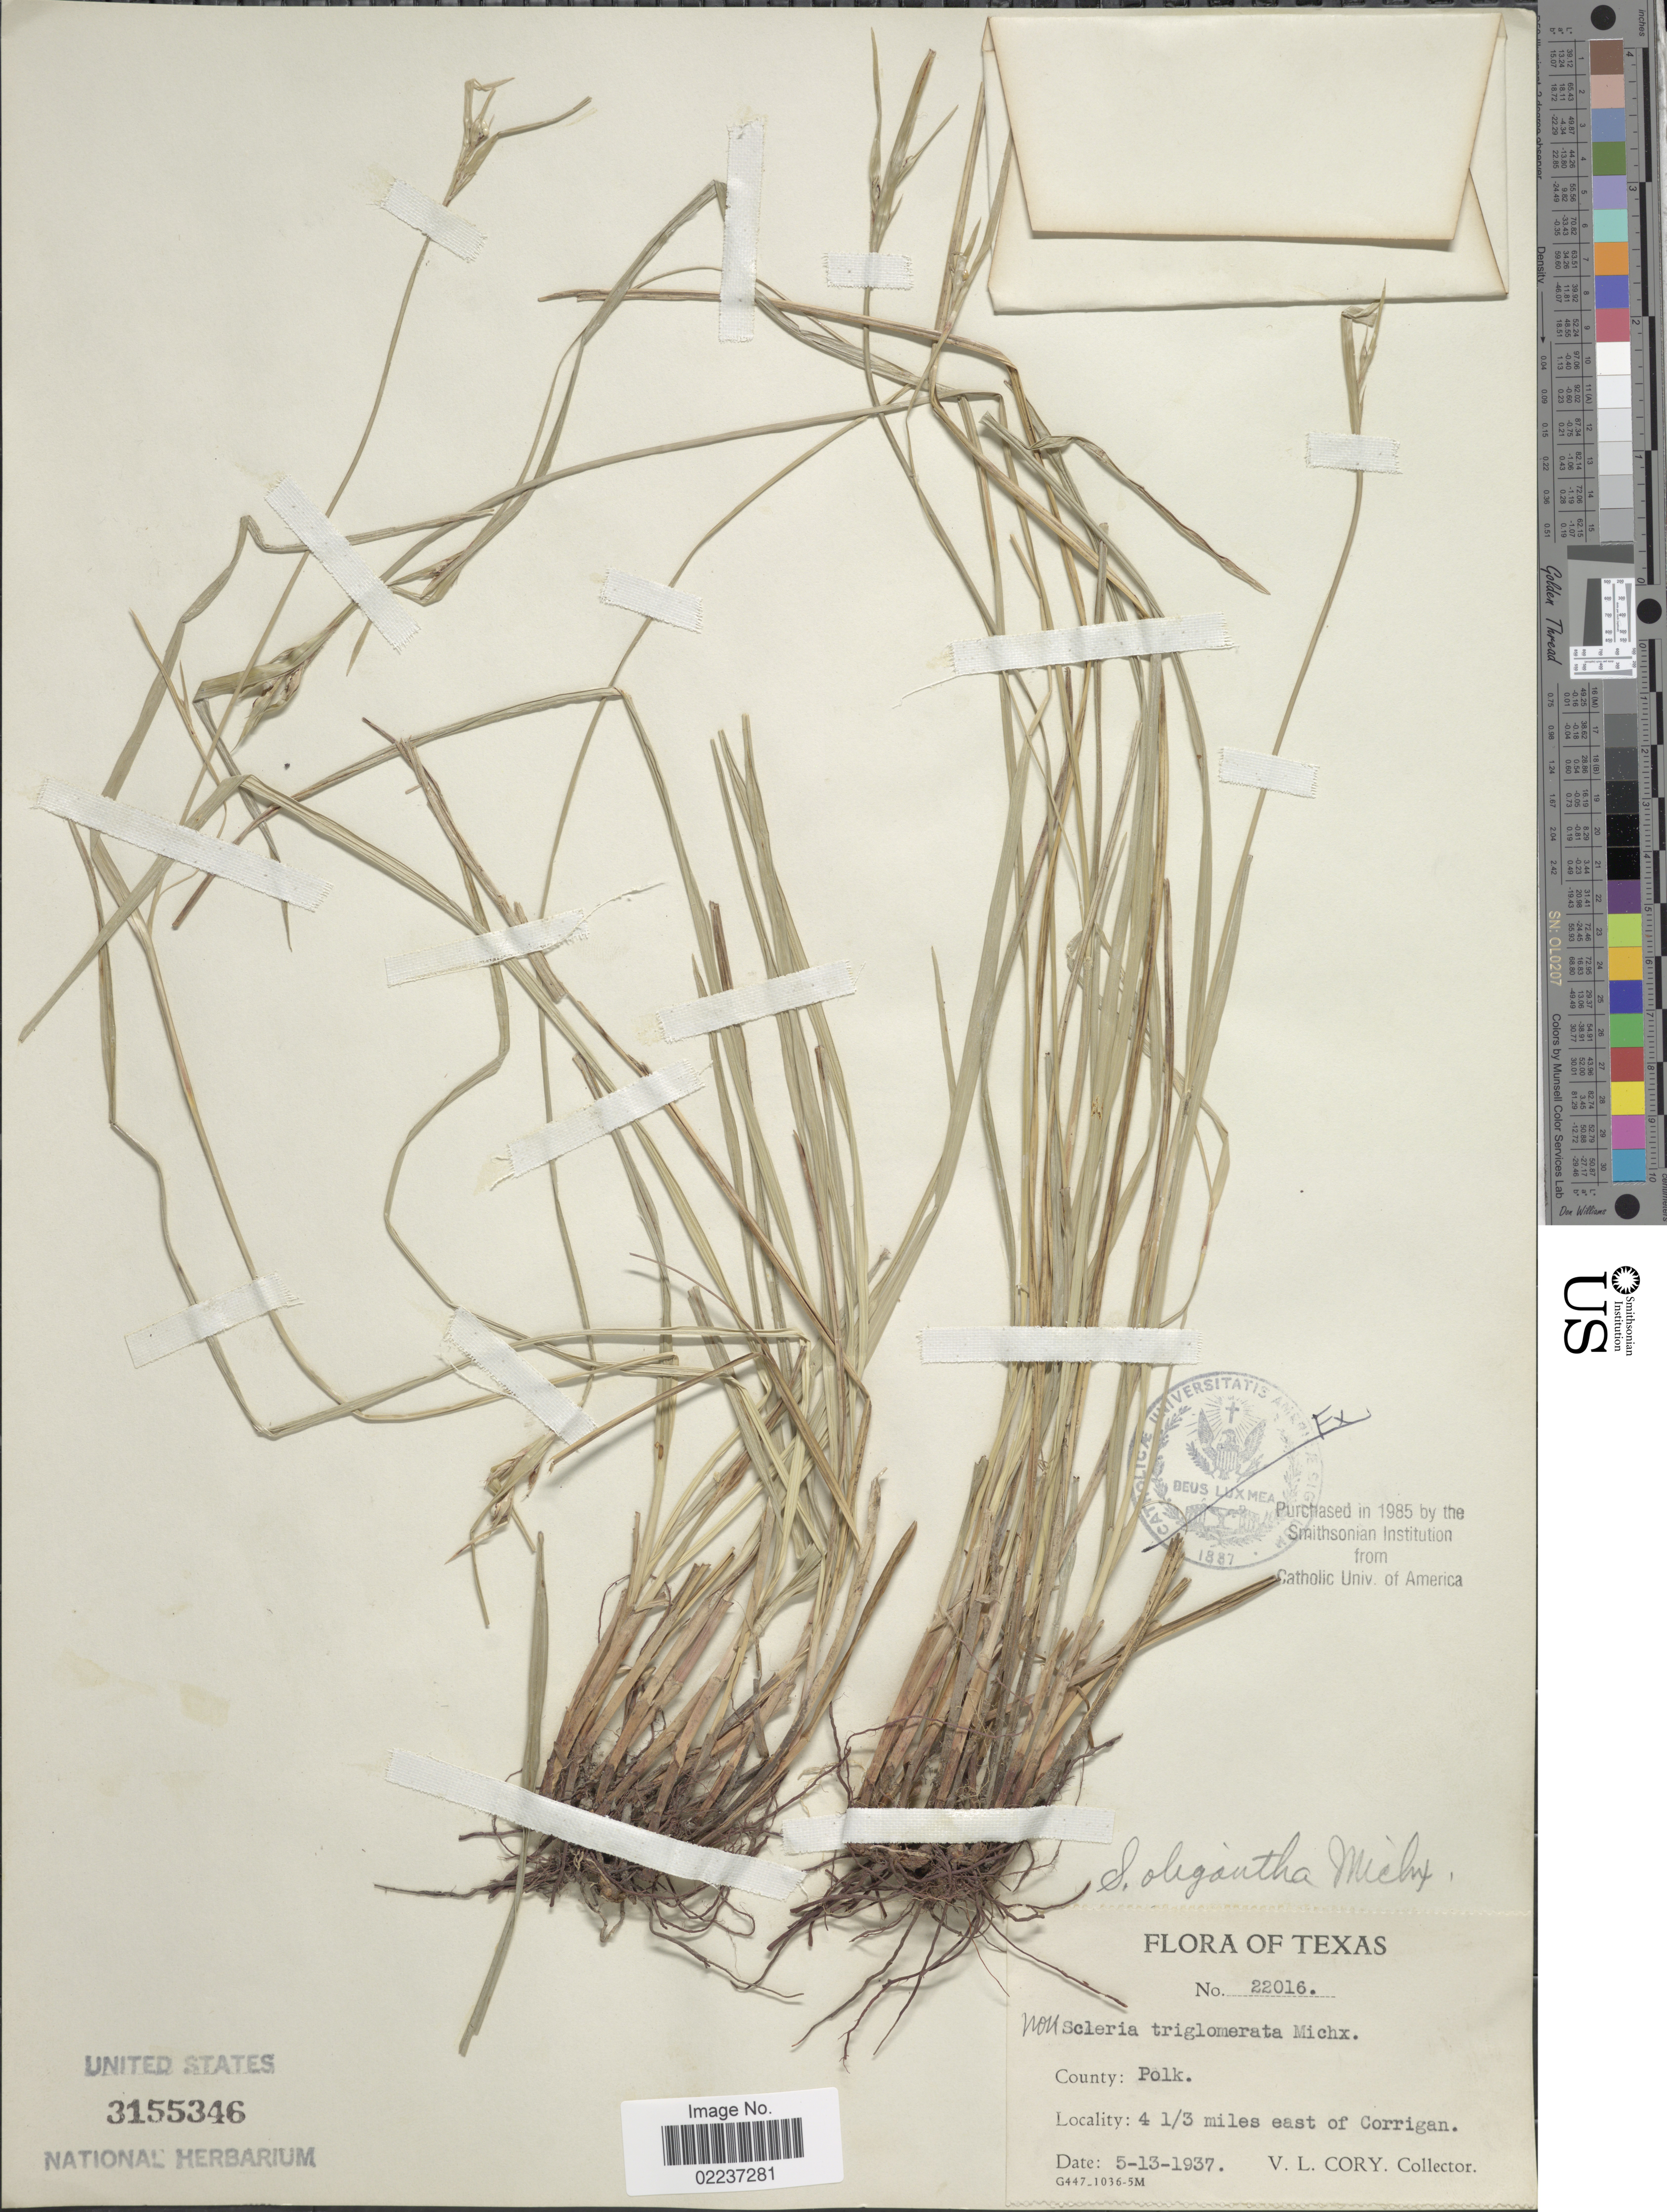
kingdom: Plantae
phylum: Tracheophyta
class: Liliopsida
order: Poales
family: Cyperaceae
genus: Scleria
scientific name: Scleria oligantha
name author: Michx.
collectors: V. Cory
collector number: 22016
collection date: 1937-05-13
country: United States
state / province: Texas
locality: County: Polk, 4 1/3 miles east of Corrigan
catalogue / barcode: US 3155346